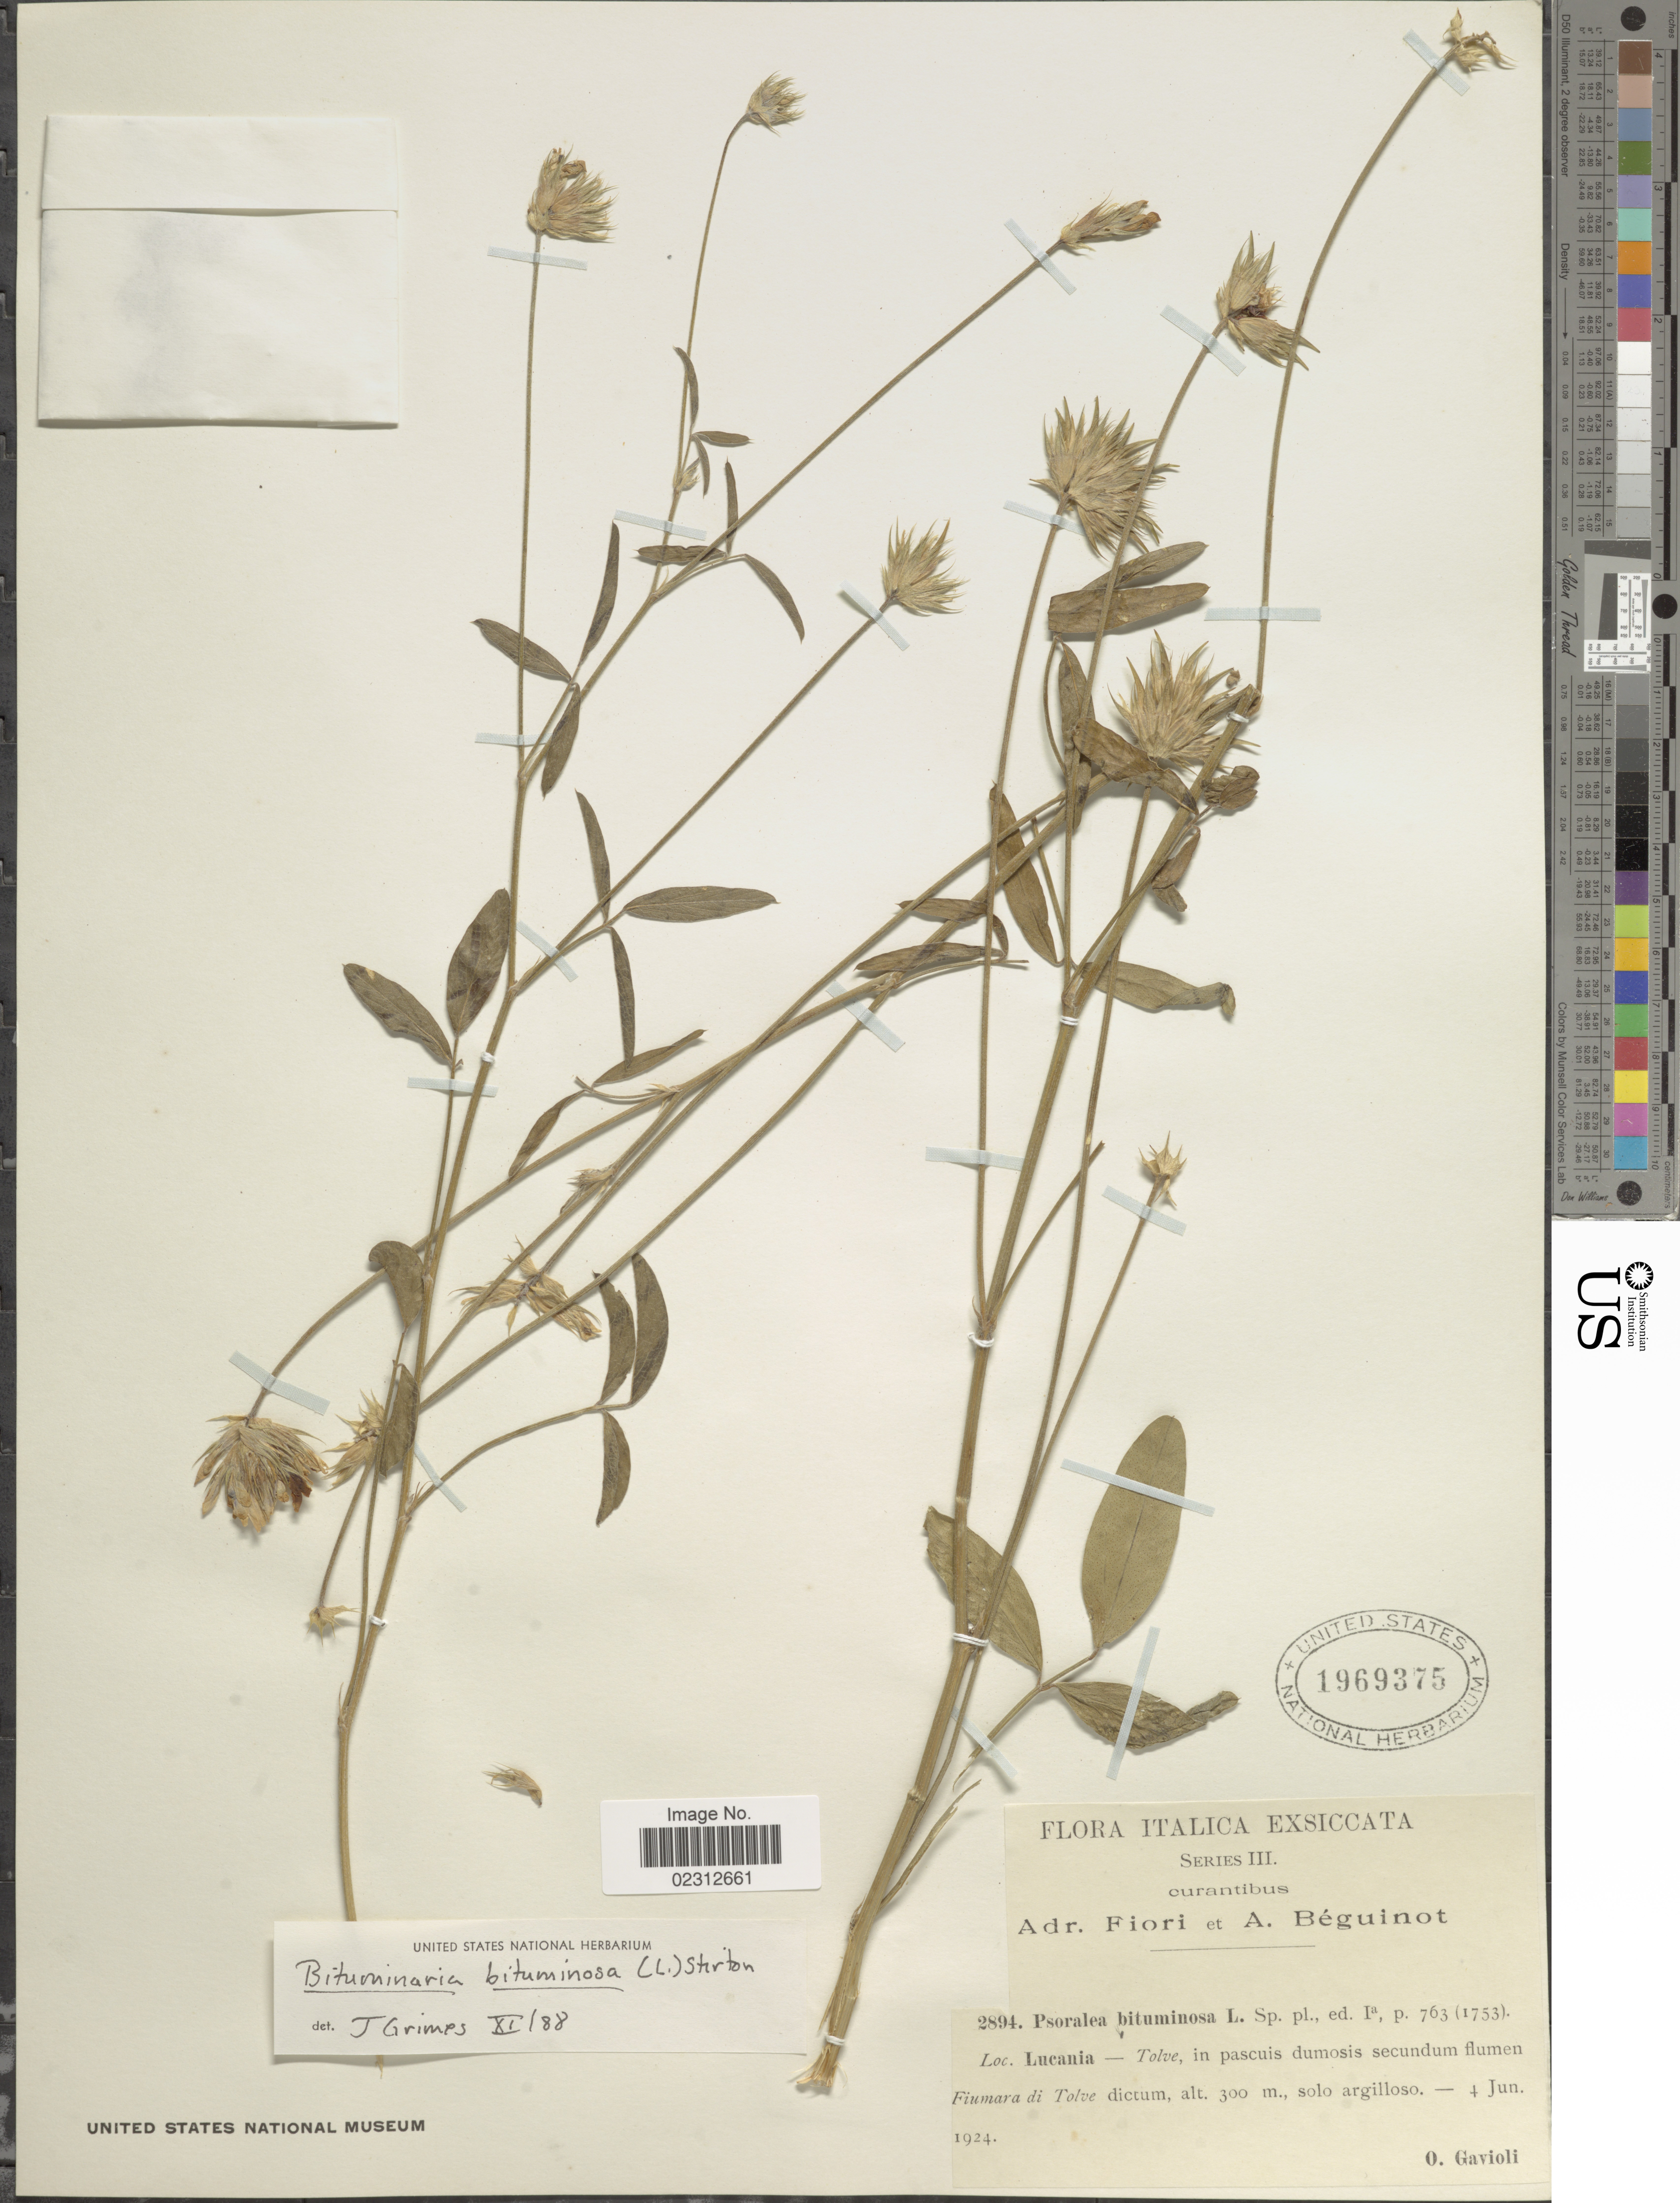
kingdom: Plantae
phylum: Tracheophyta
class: Magnoliopsida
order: Fabales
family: Fabaceae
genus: Bituminaria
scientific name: Bituminaria bituminosa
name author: (L.) C.H. Stirt.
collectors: O. Gavioli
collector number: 2894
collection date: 1924-06-04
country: Italy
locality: Lucania - Tolve, in pascuis dumosis secundum flumen Fiumara di Tolve dictum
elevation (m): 300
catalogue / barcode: US 1969375